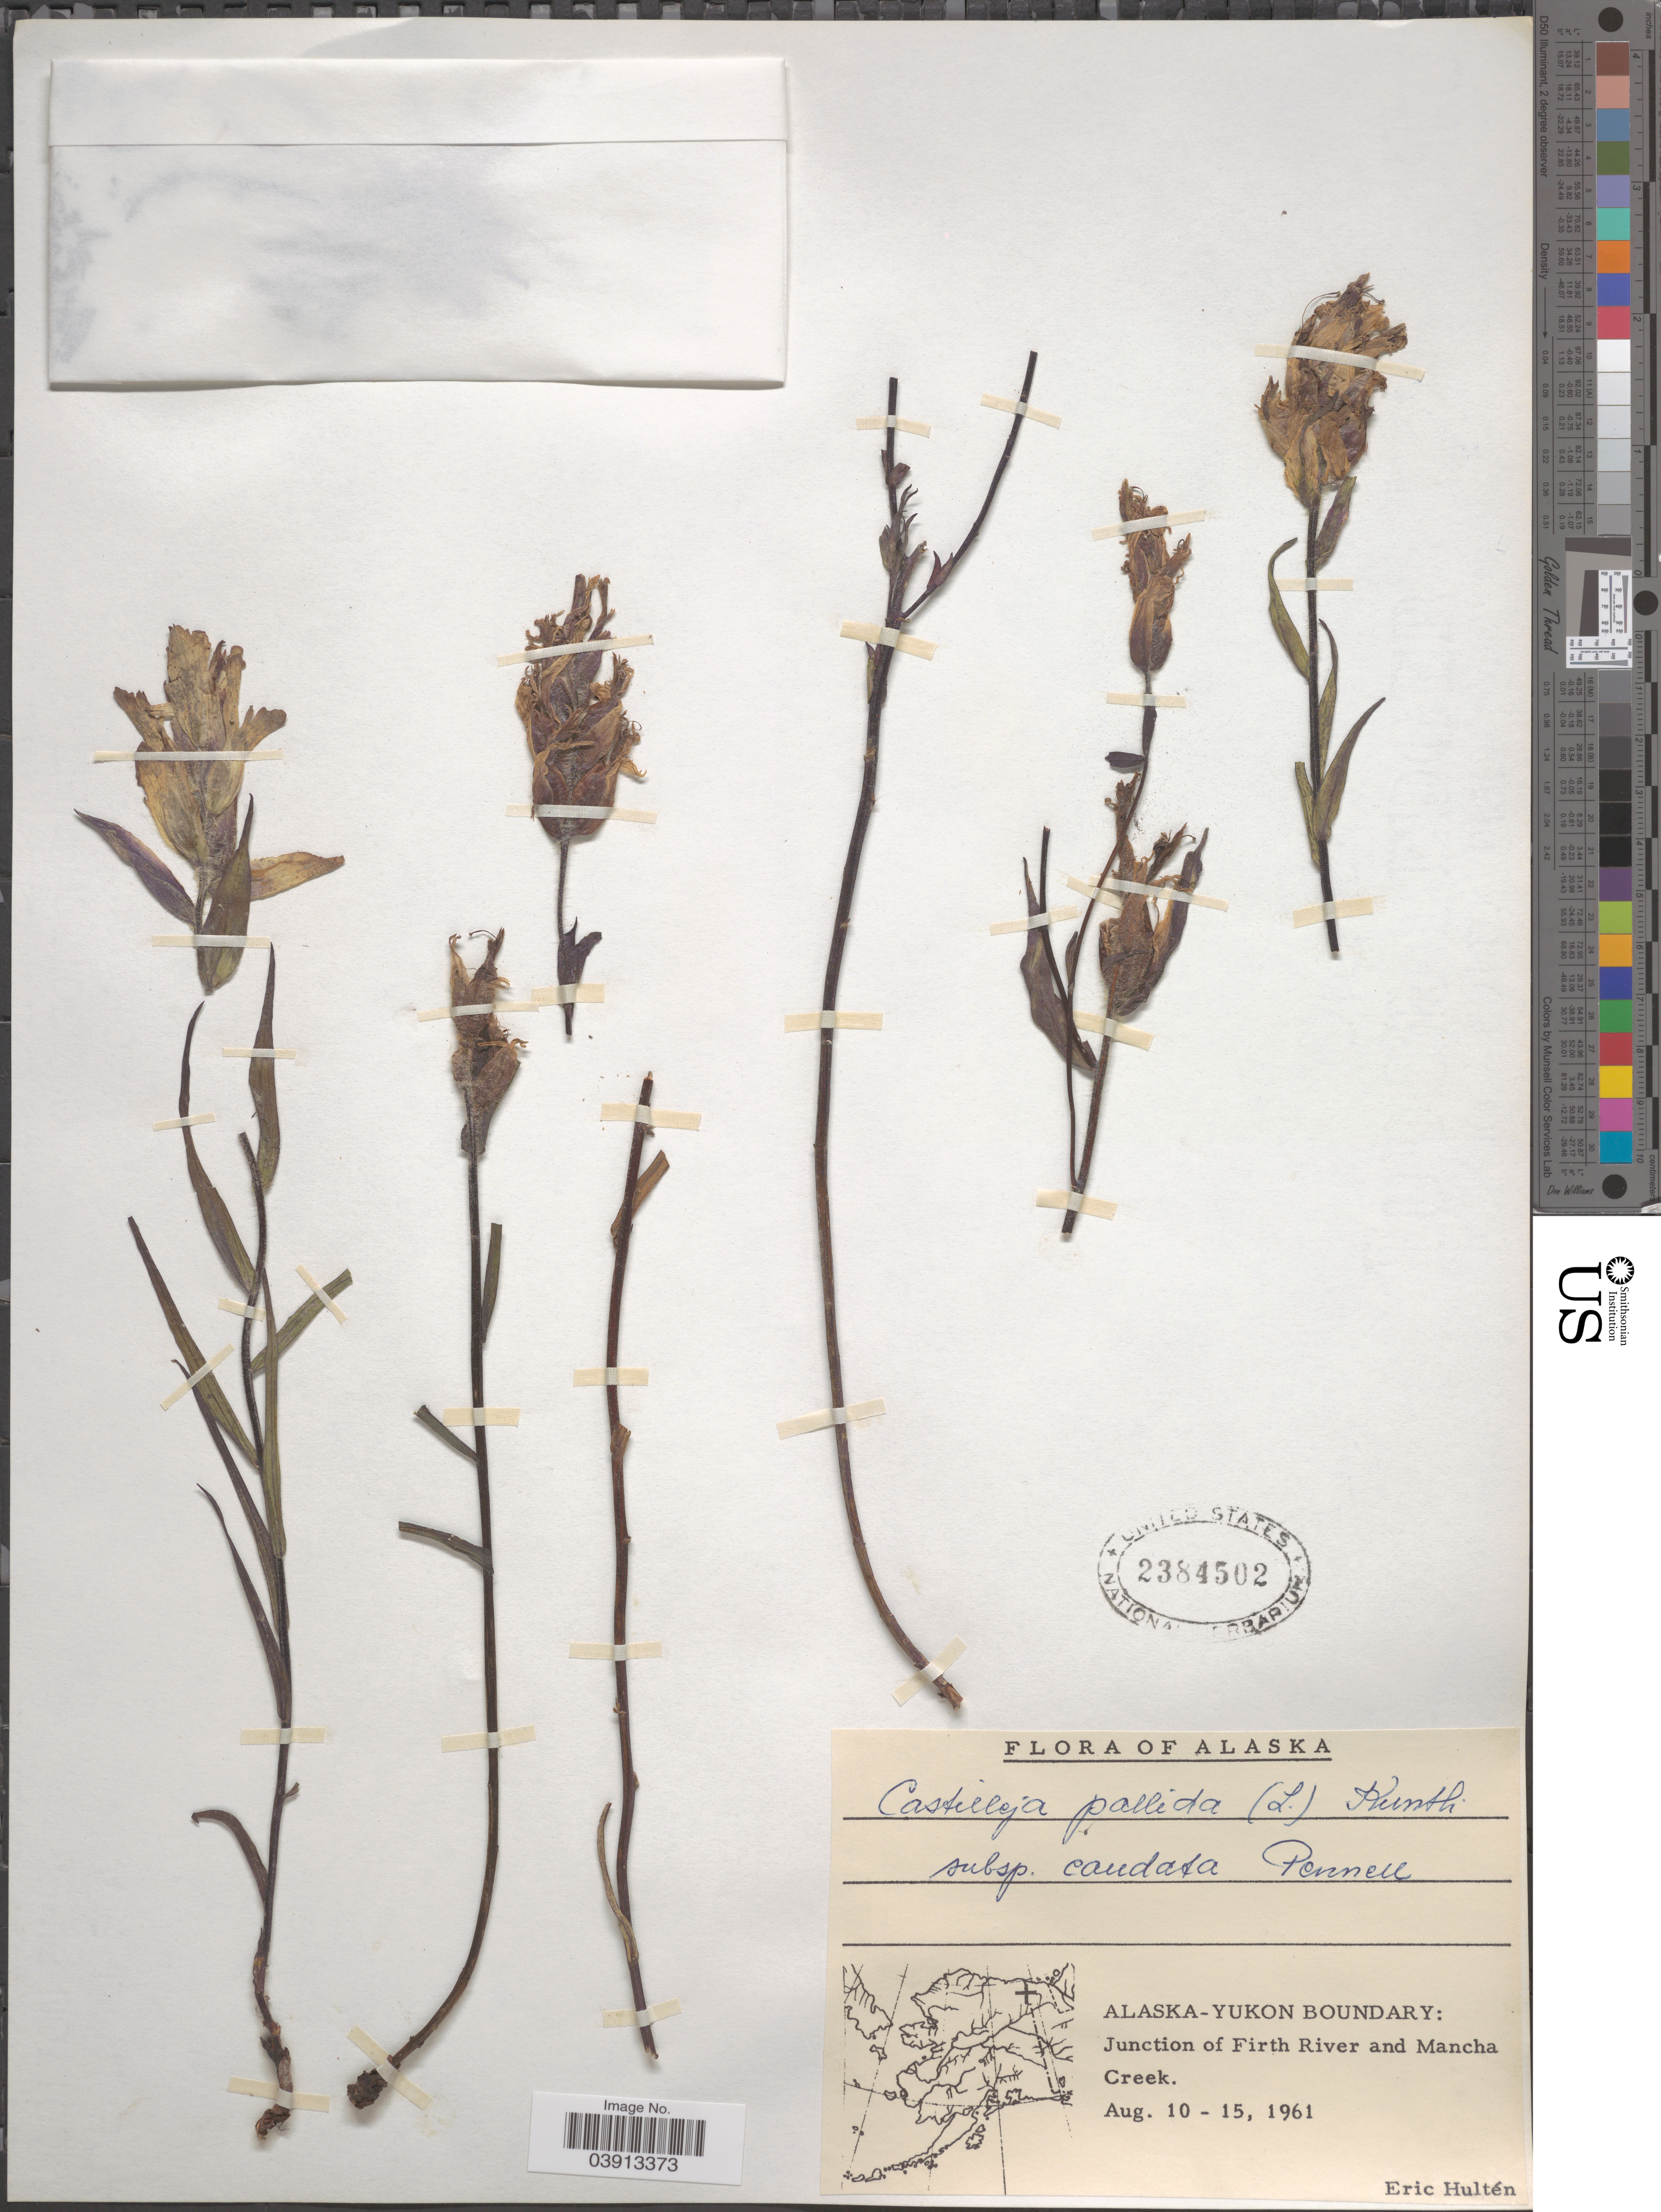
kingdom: Plantae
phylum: Tracheophyta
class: Magnoliopsida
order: Lamiales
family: Orobanchaceae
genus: Castilleja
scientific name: Castilleja pallida subsp. mexiae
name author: Pennell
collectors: E. G. Hultén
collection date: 1961-08-10/1961-08-15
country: United States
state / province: Alaska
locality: Alaska - Yukon Boundary: Junction at Firth River and Mancha Creek.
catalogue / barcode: US 2384502